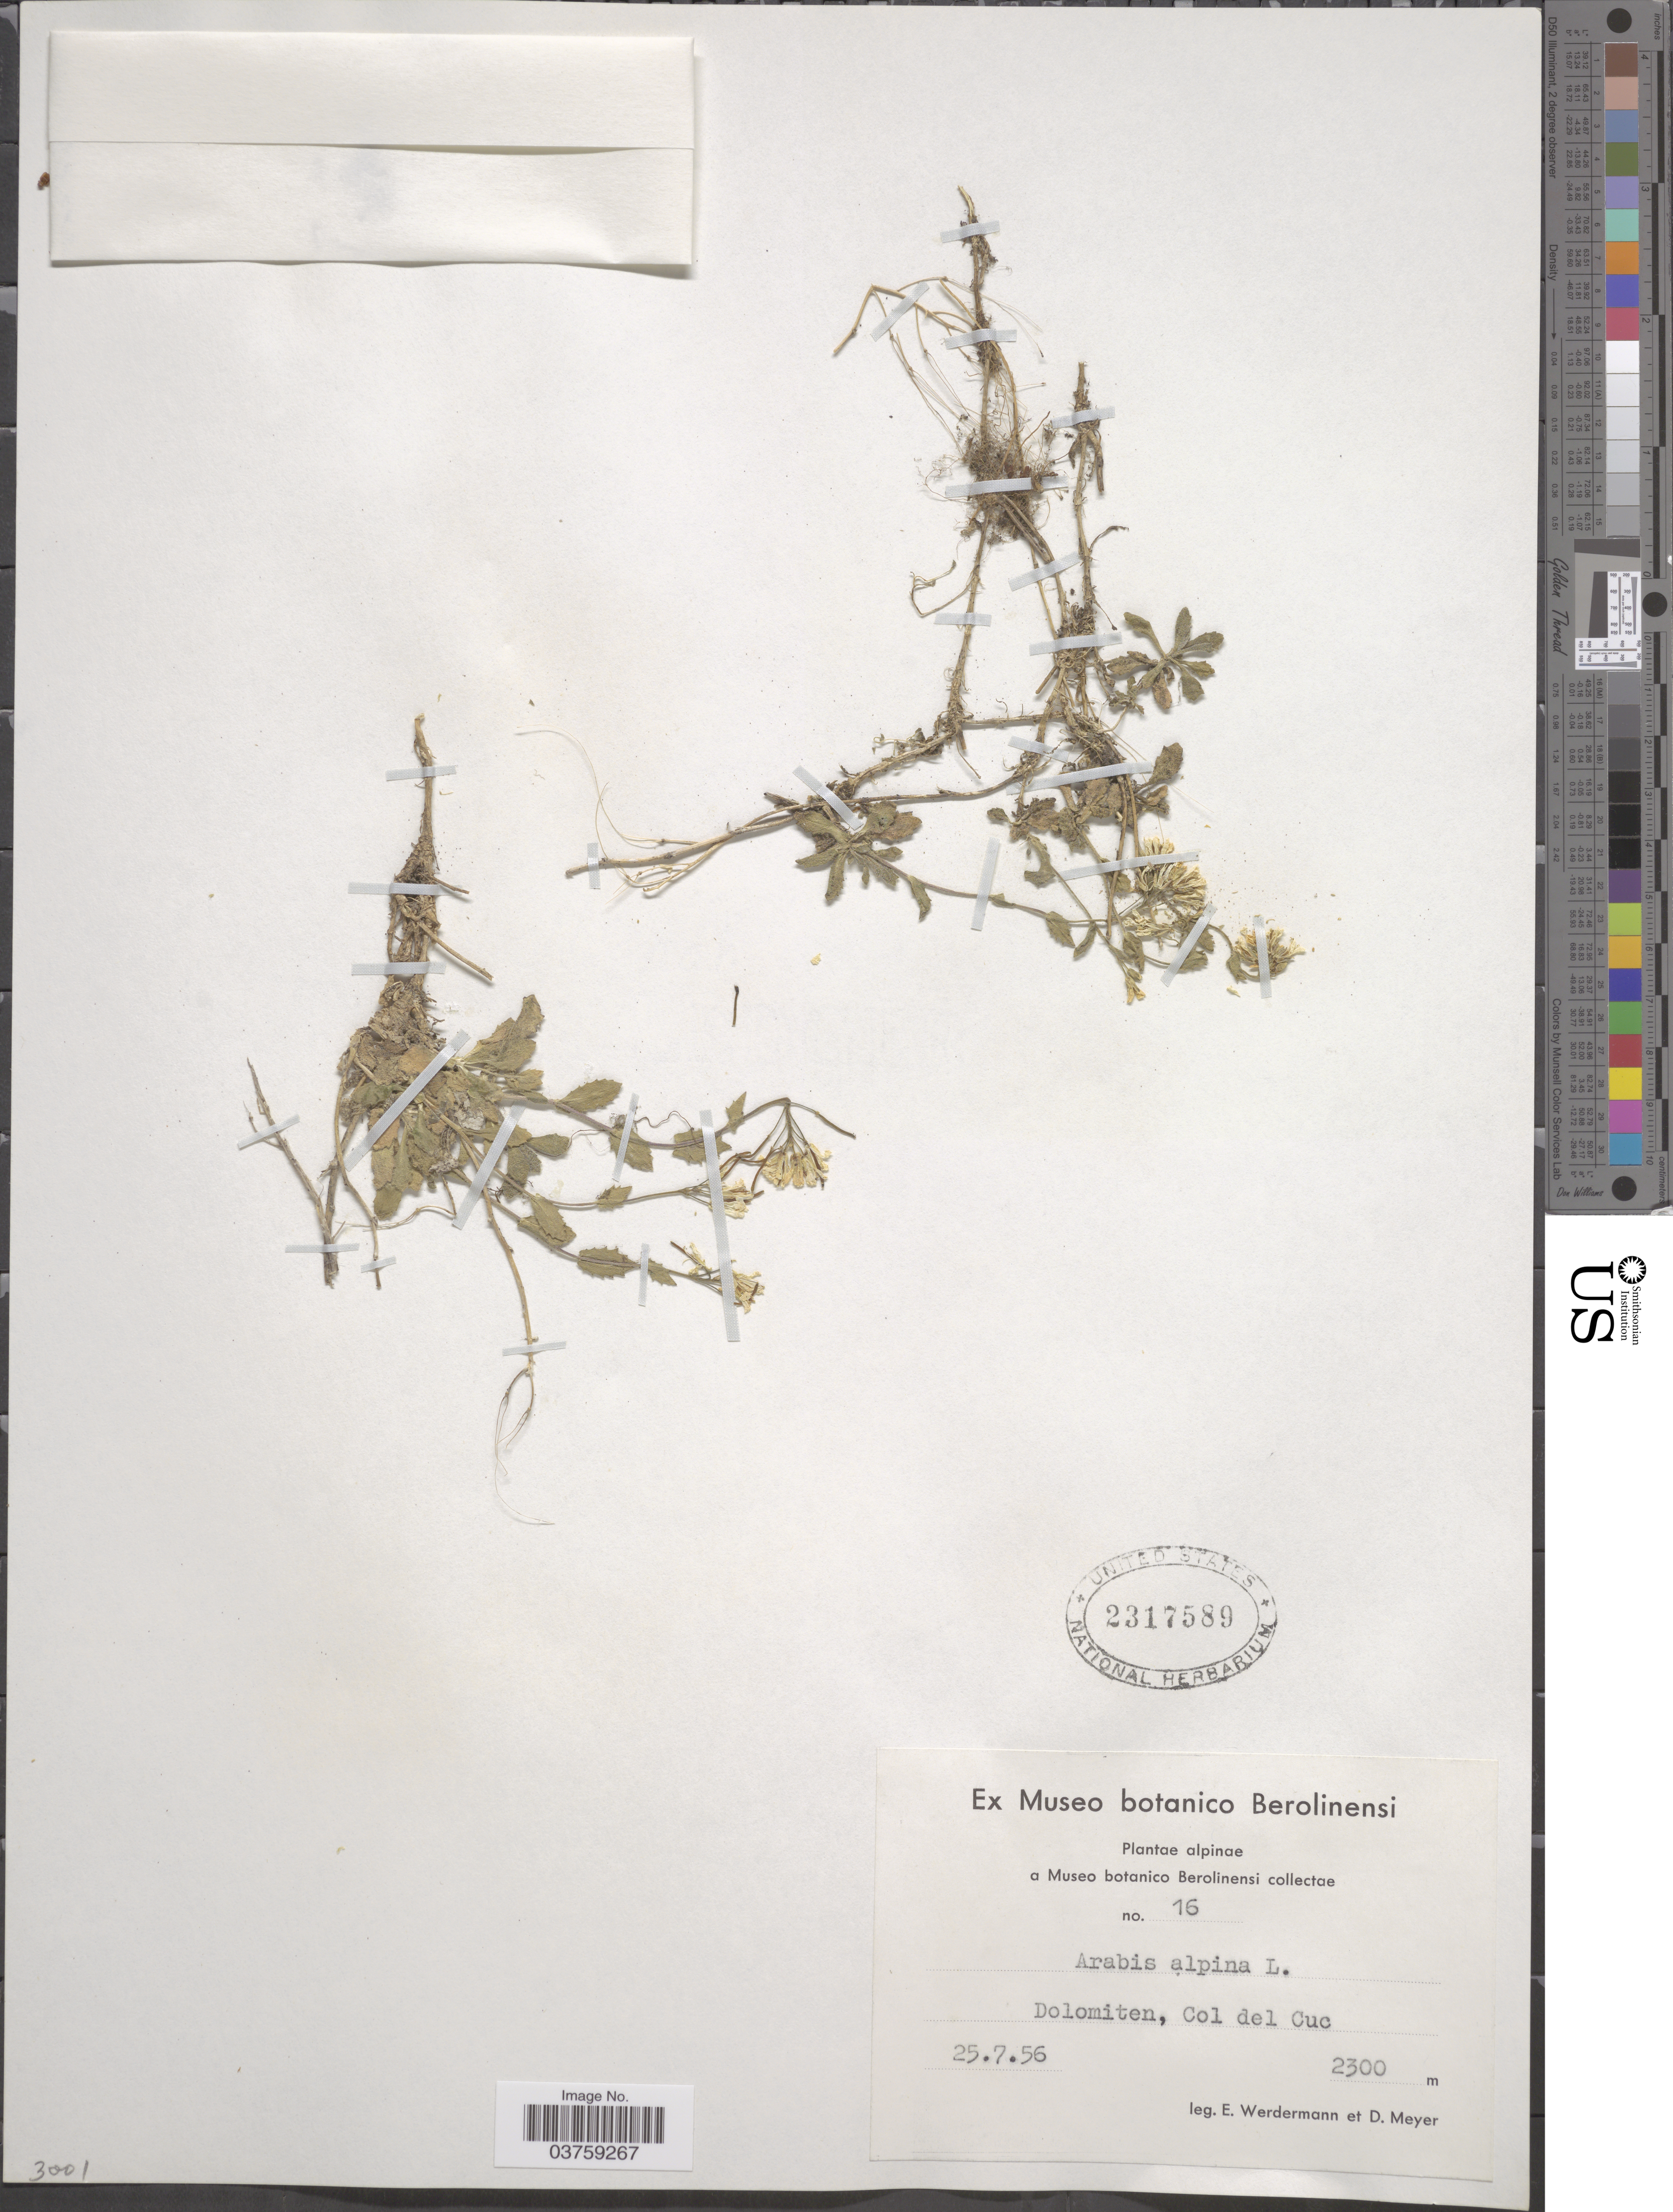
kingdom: Plantae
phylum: Tracheophyta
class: Magnoliopsida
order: Brassicales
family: Brassicaceae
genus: Arabis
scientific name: Arabis alpina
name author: L.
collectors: E. Werdermann & D. Meyer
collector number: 16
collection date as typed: Transcribed d/m/y: 25/7/56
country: Italy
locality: Dolomiten, Col del Cuc.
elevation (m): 2300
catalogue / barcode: US 2317589